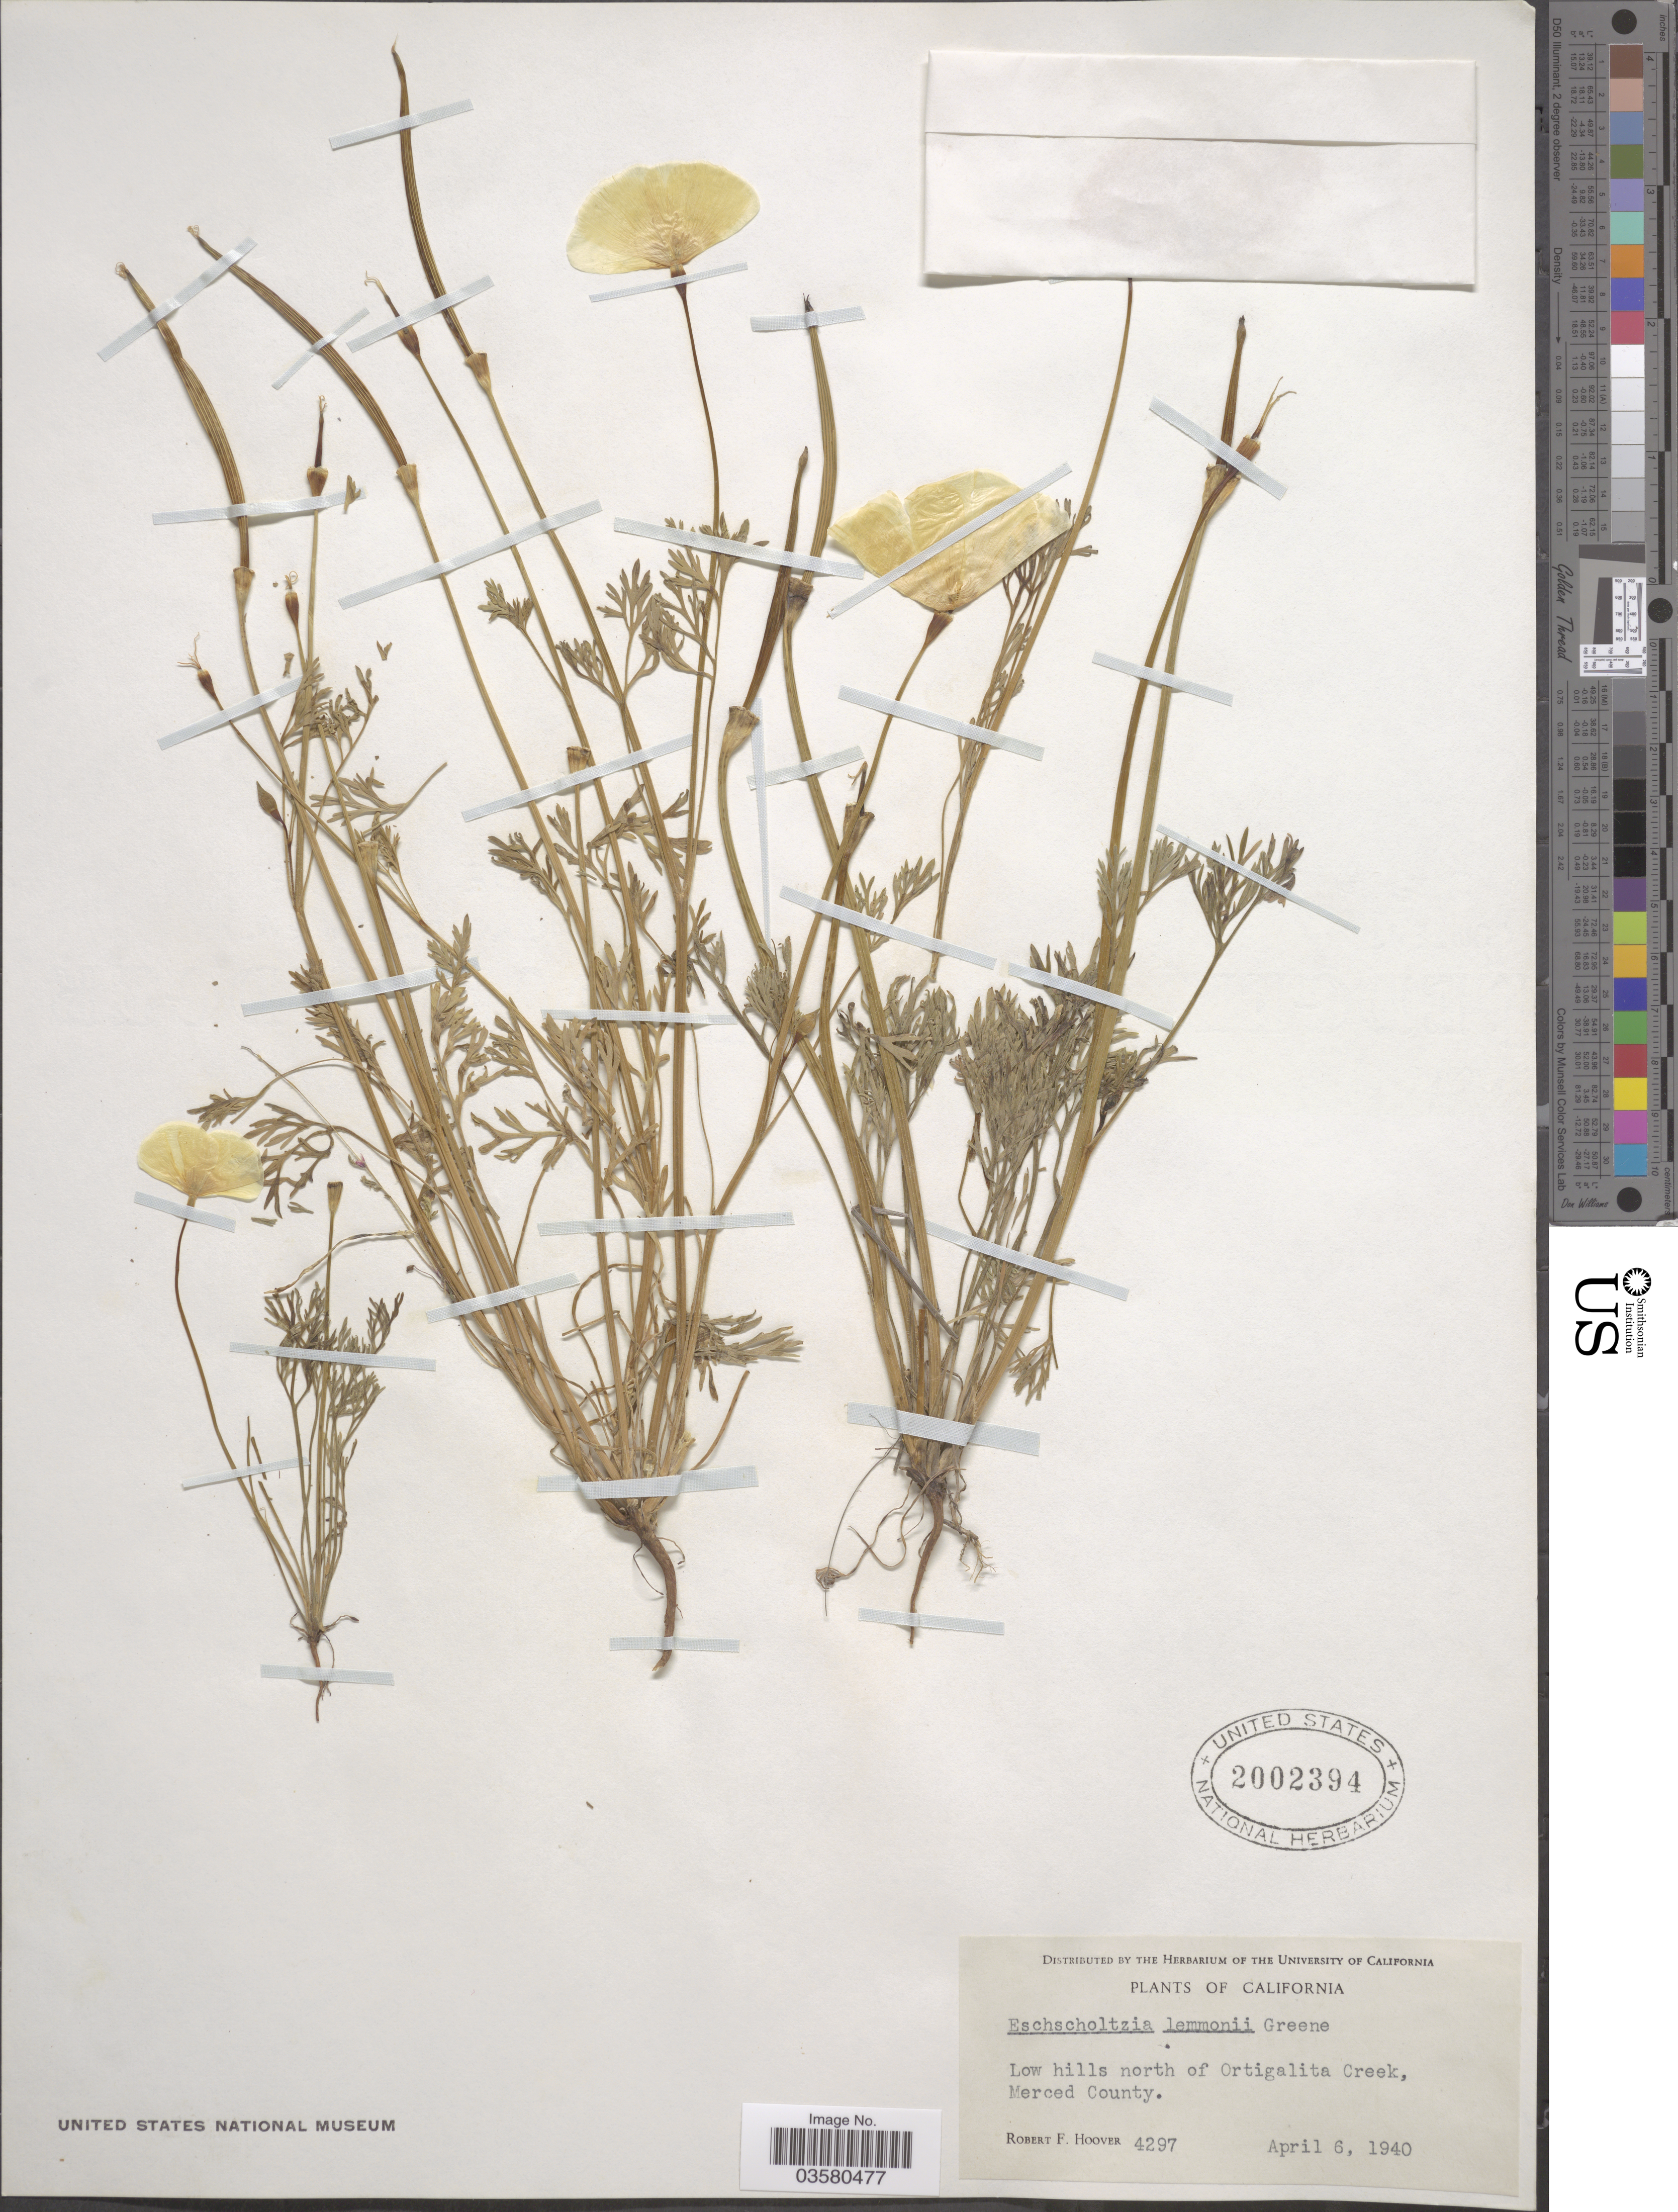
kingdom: Plantae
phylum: Tracheophyta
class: Magnoliopsida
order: Ranunculales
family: Papaveraceae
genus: Eschscholzia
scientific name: Eschscholzia lemmonii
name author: Greene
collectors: R. F. Hoover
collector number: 4297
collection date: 1940-04-06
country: United States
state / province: California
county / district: Merced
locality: Low hills north of Ortigalita Creek, Merced County.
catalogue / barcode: US 2002394